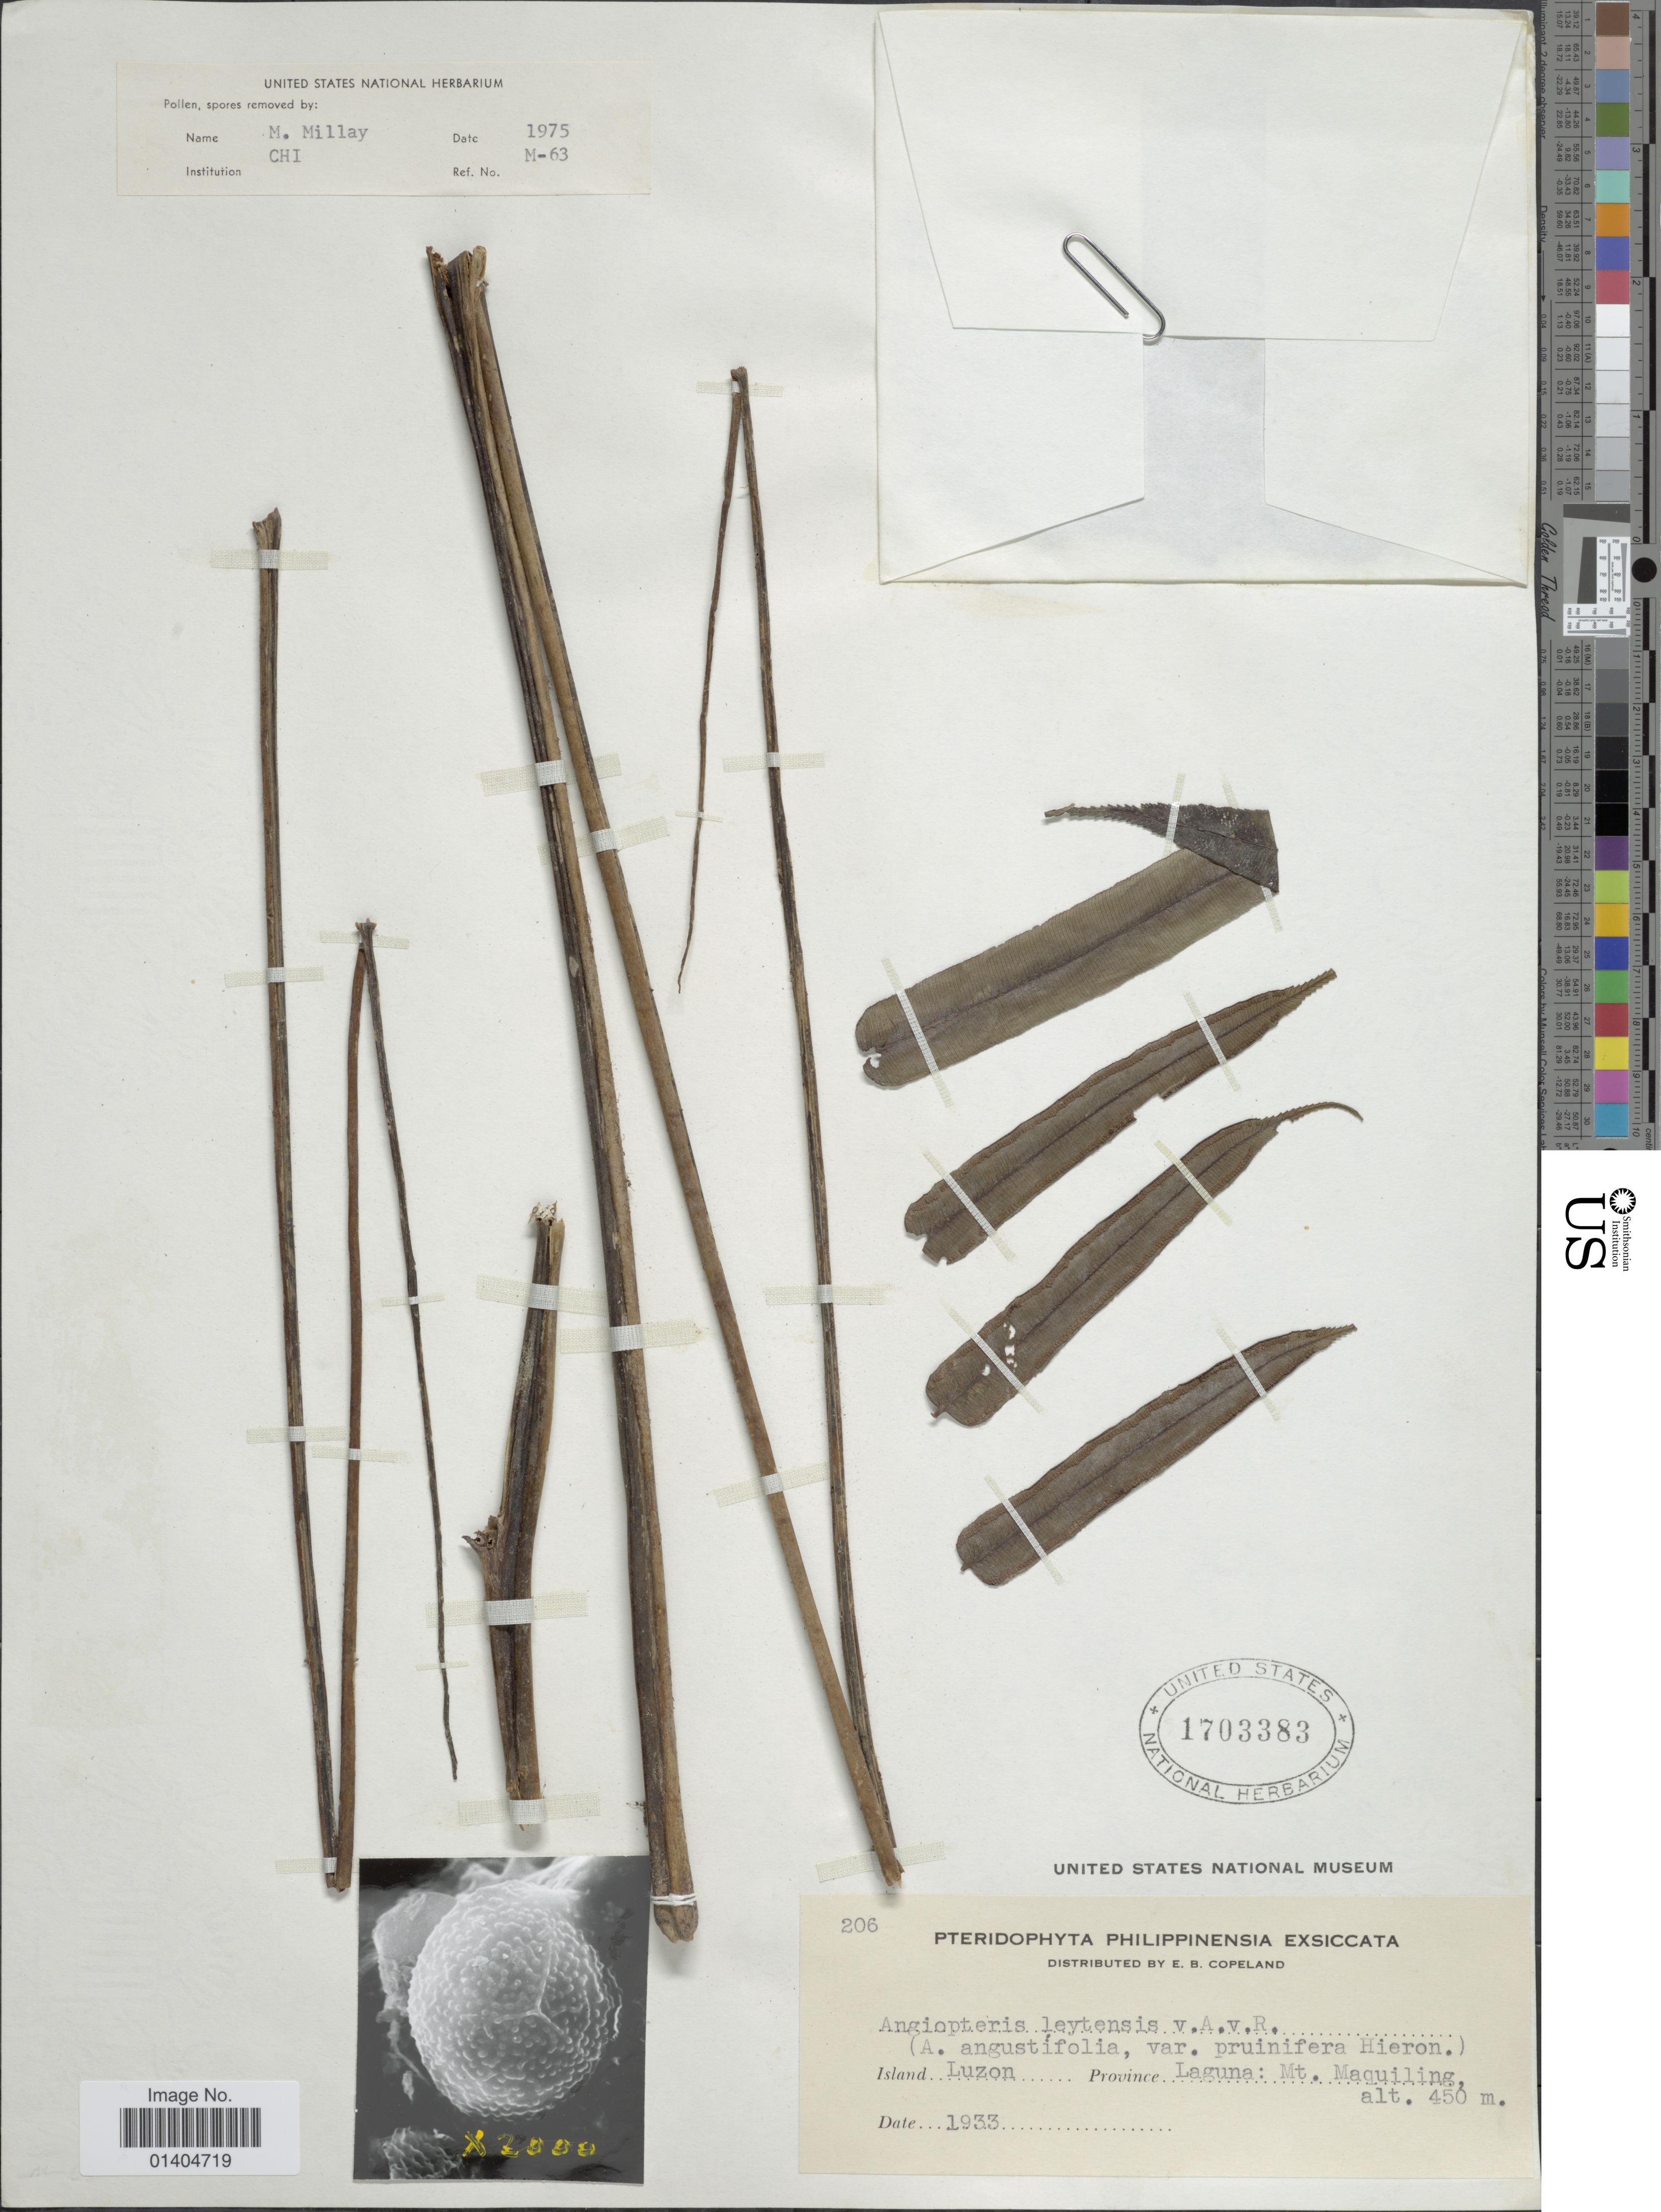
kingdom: Plantae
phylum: Tracheophyta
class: Polypodiopsida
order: Marattiales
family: Marattiaceae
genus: Angiopteris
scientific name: Angiopteris leytensis f. negrosensis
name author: Alderw.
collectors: E. B. Copeland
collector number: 206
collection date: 1933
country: Philippines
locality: Island Luzon, province Laguna: Mt. Maquiling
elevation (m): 450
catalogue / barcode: US 1703383